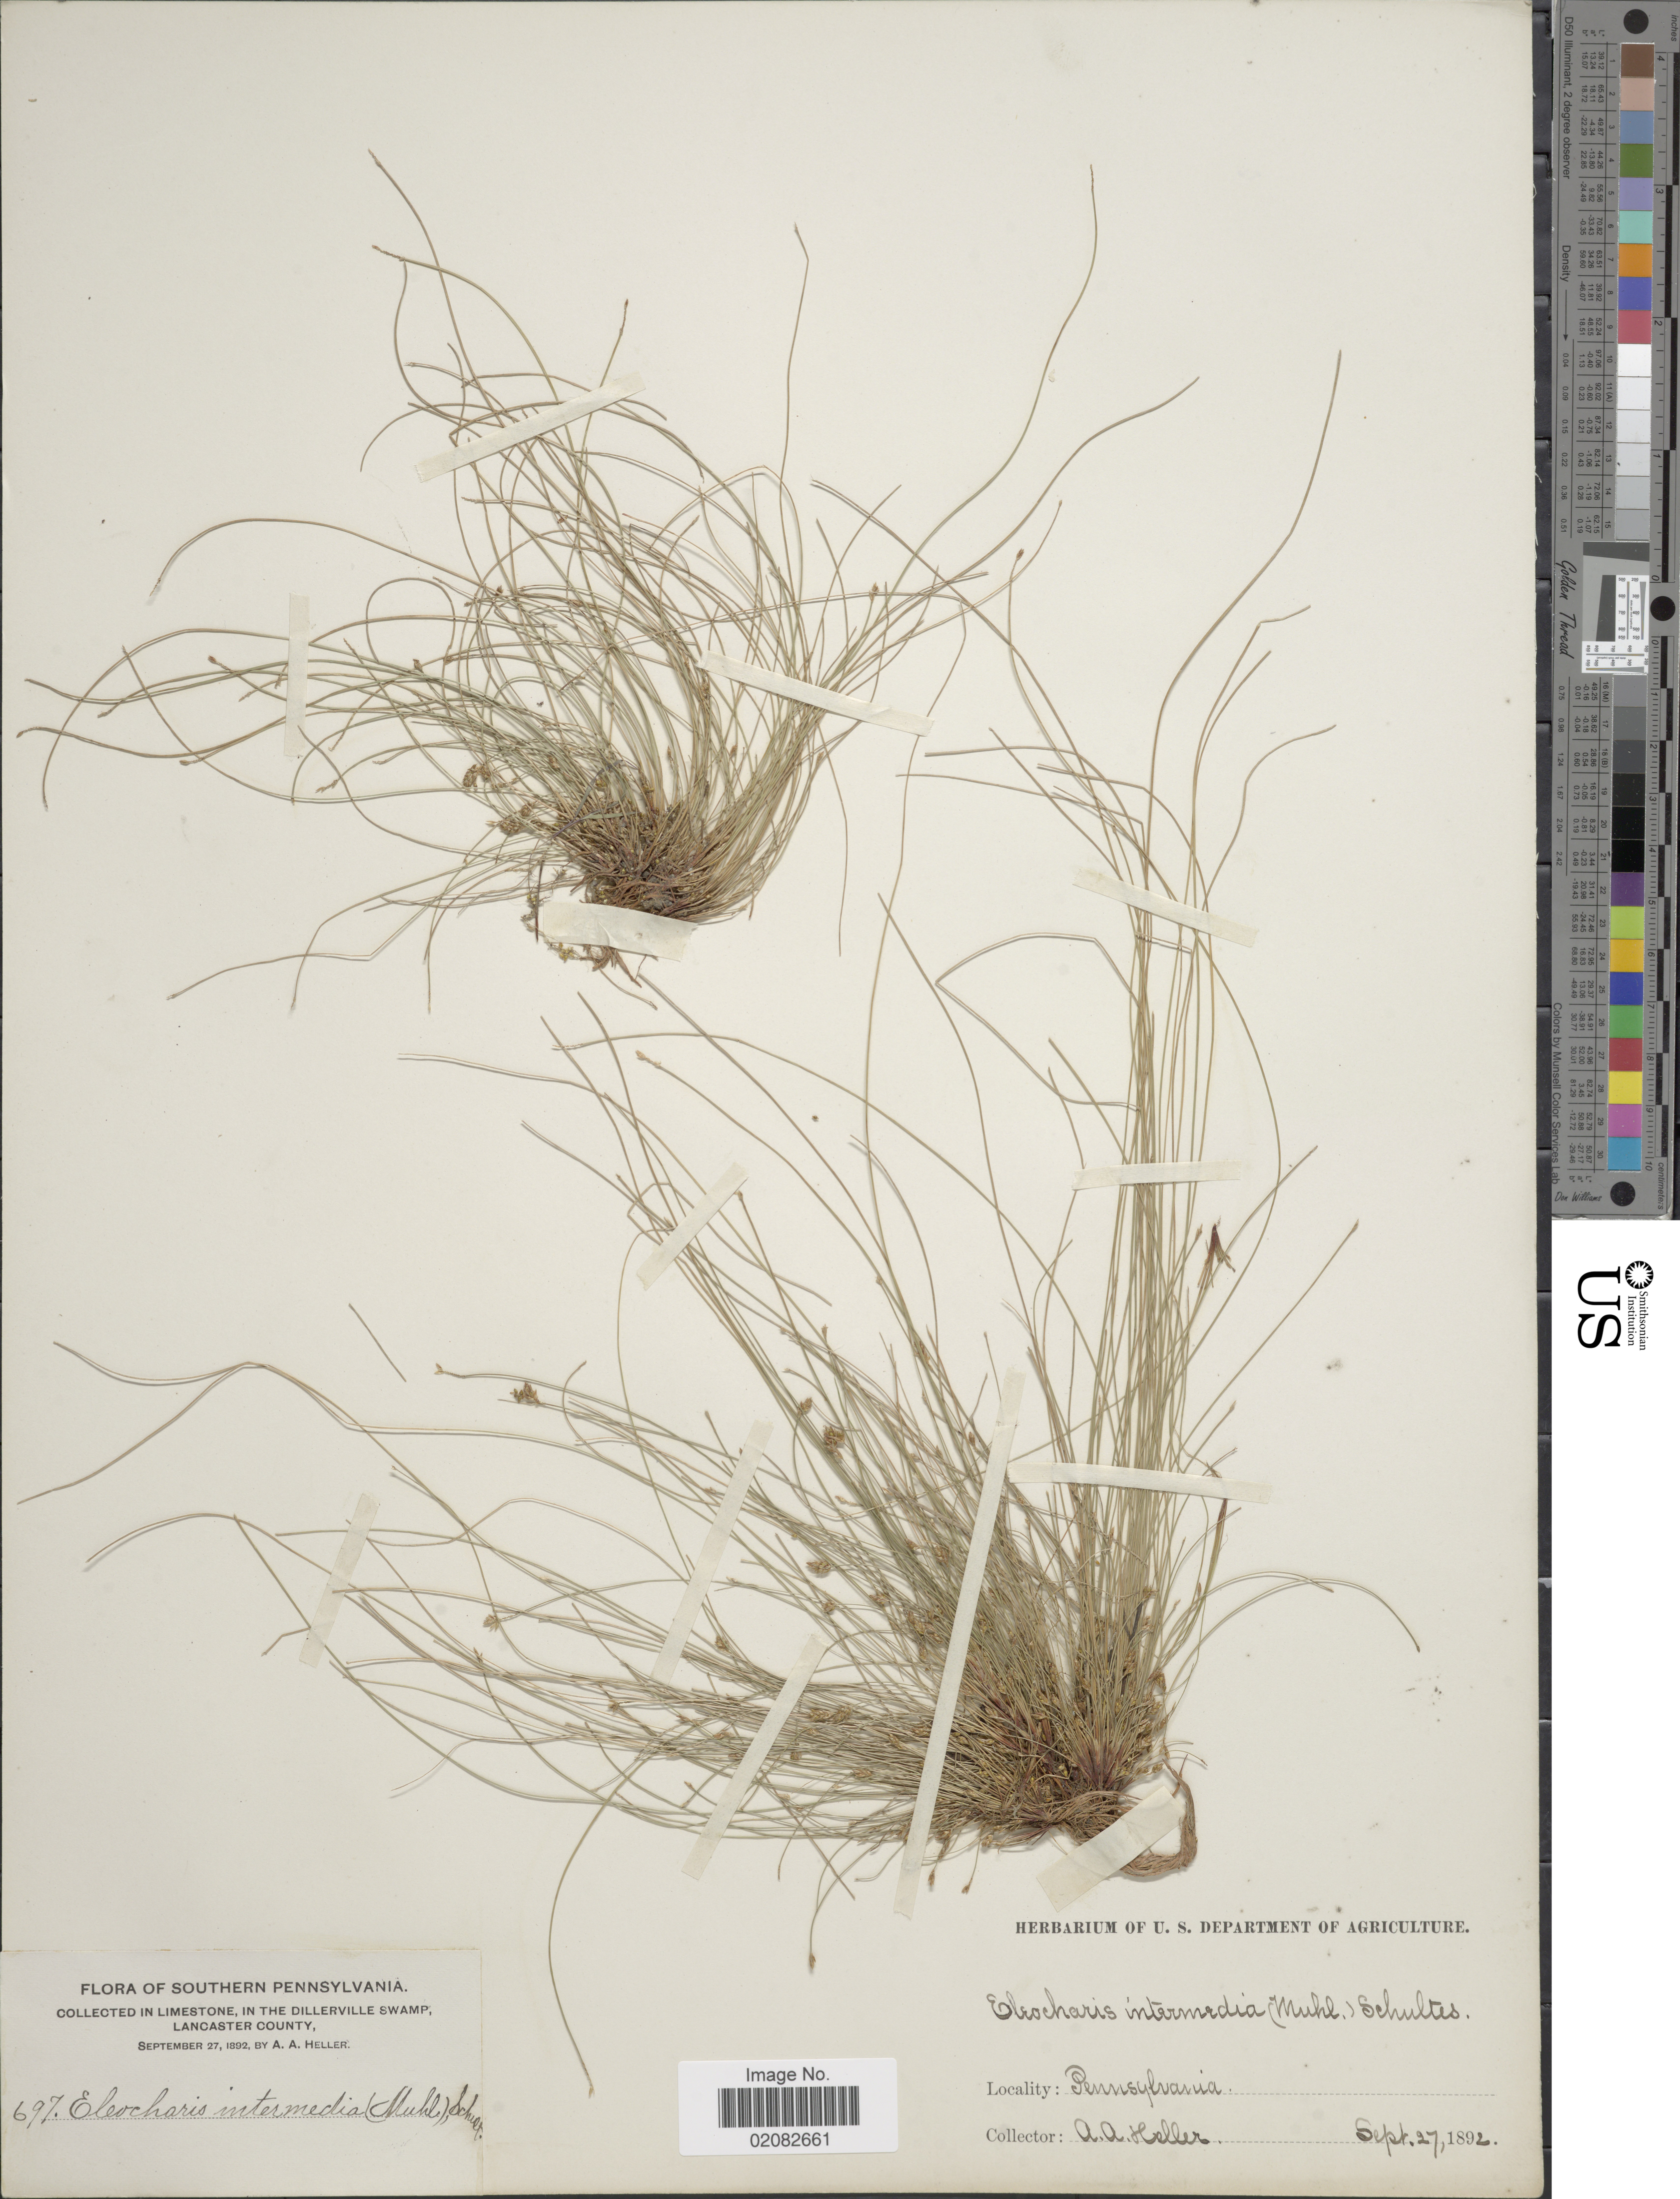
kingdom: Plantae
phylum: Tracheophyta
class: Liliopsida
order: Poales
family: Cyperaceae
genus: Eleocharis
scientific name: Eleocharis intermedia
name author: Schult.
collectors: A. A. Heller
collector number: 697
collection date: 1892-09-27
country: United States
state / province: Pennsylvania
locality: Southern Pennsylvania, In the Dillerville Swamp, Lancaster County